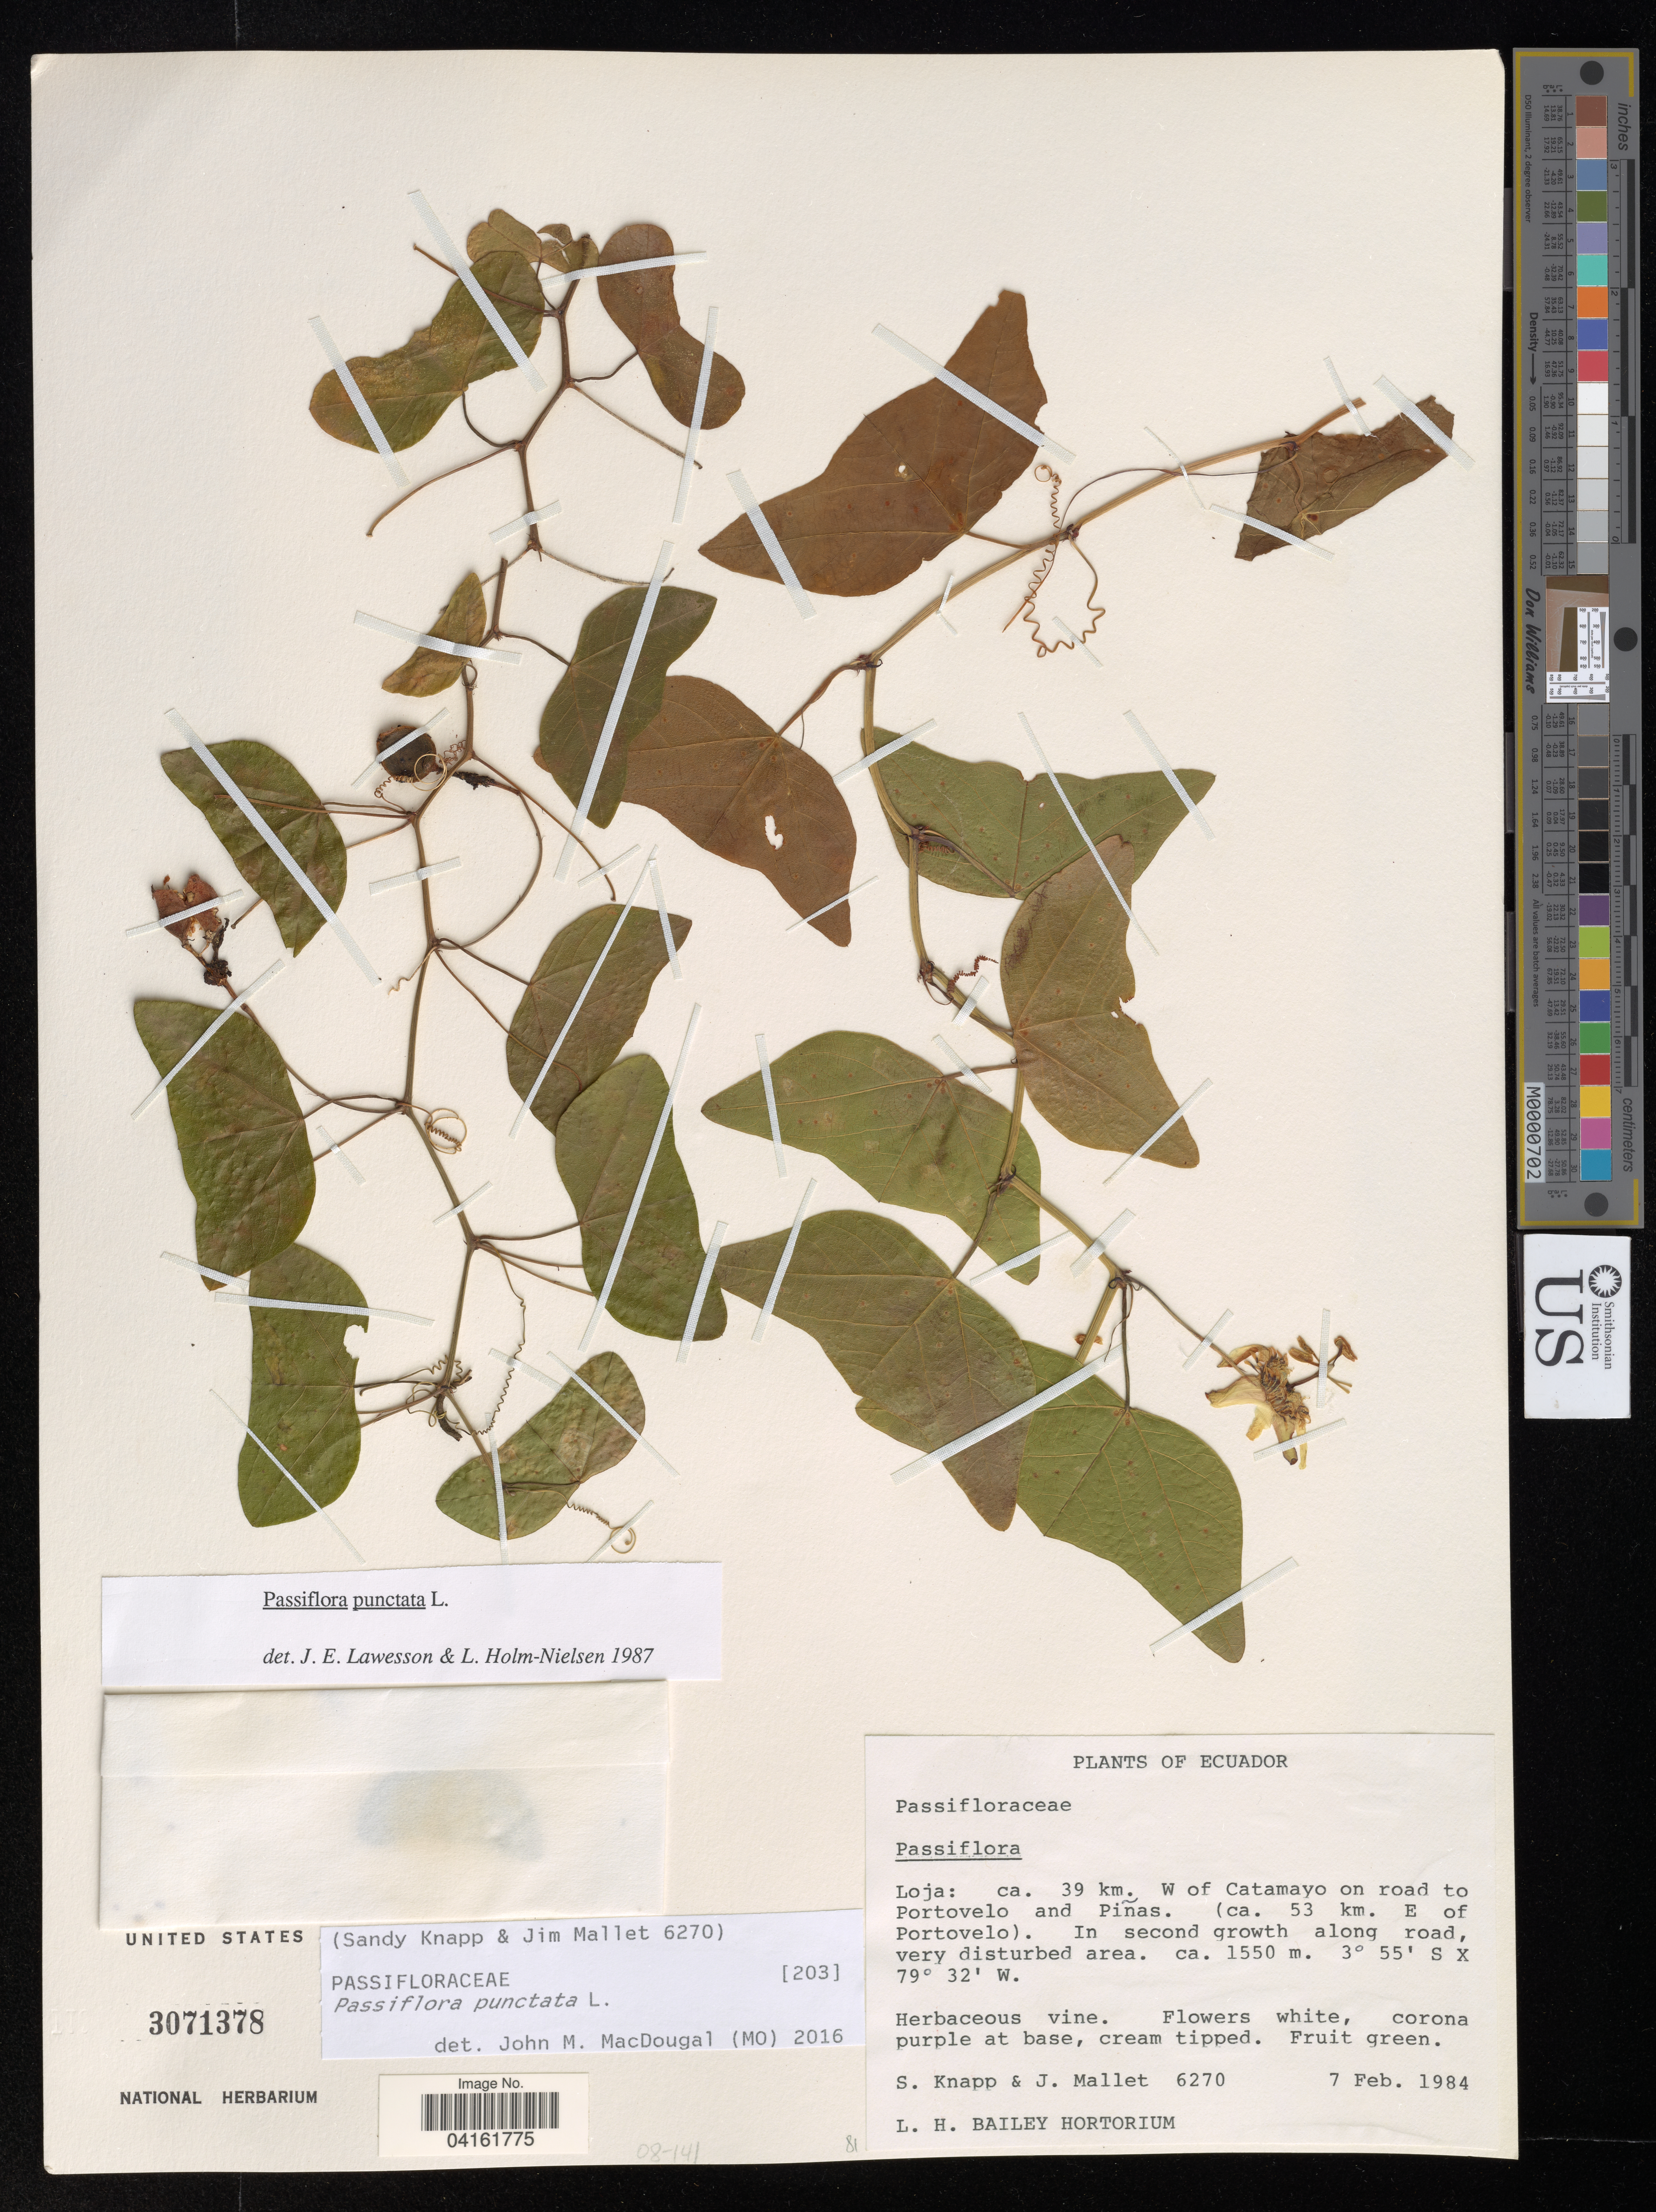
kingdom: Plantae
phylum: Tracheophyta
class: Magnoliopsida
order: Malpighiales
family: Passifloraceae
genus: Passiflora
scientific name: Passiflora punctata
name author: L.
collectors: S. Knapp & J. Mallet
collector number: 6270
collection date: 1984-02-07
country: Ecuador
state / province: Loja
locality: Ca. 39 km. W of Catamayo on road to Portovelo and Piñas. (ca. 53 km. E of Portovelo).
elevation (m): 1550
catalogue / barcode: US 3071378